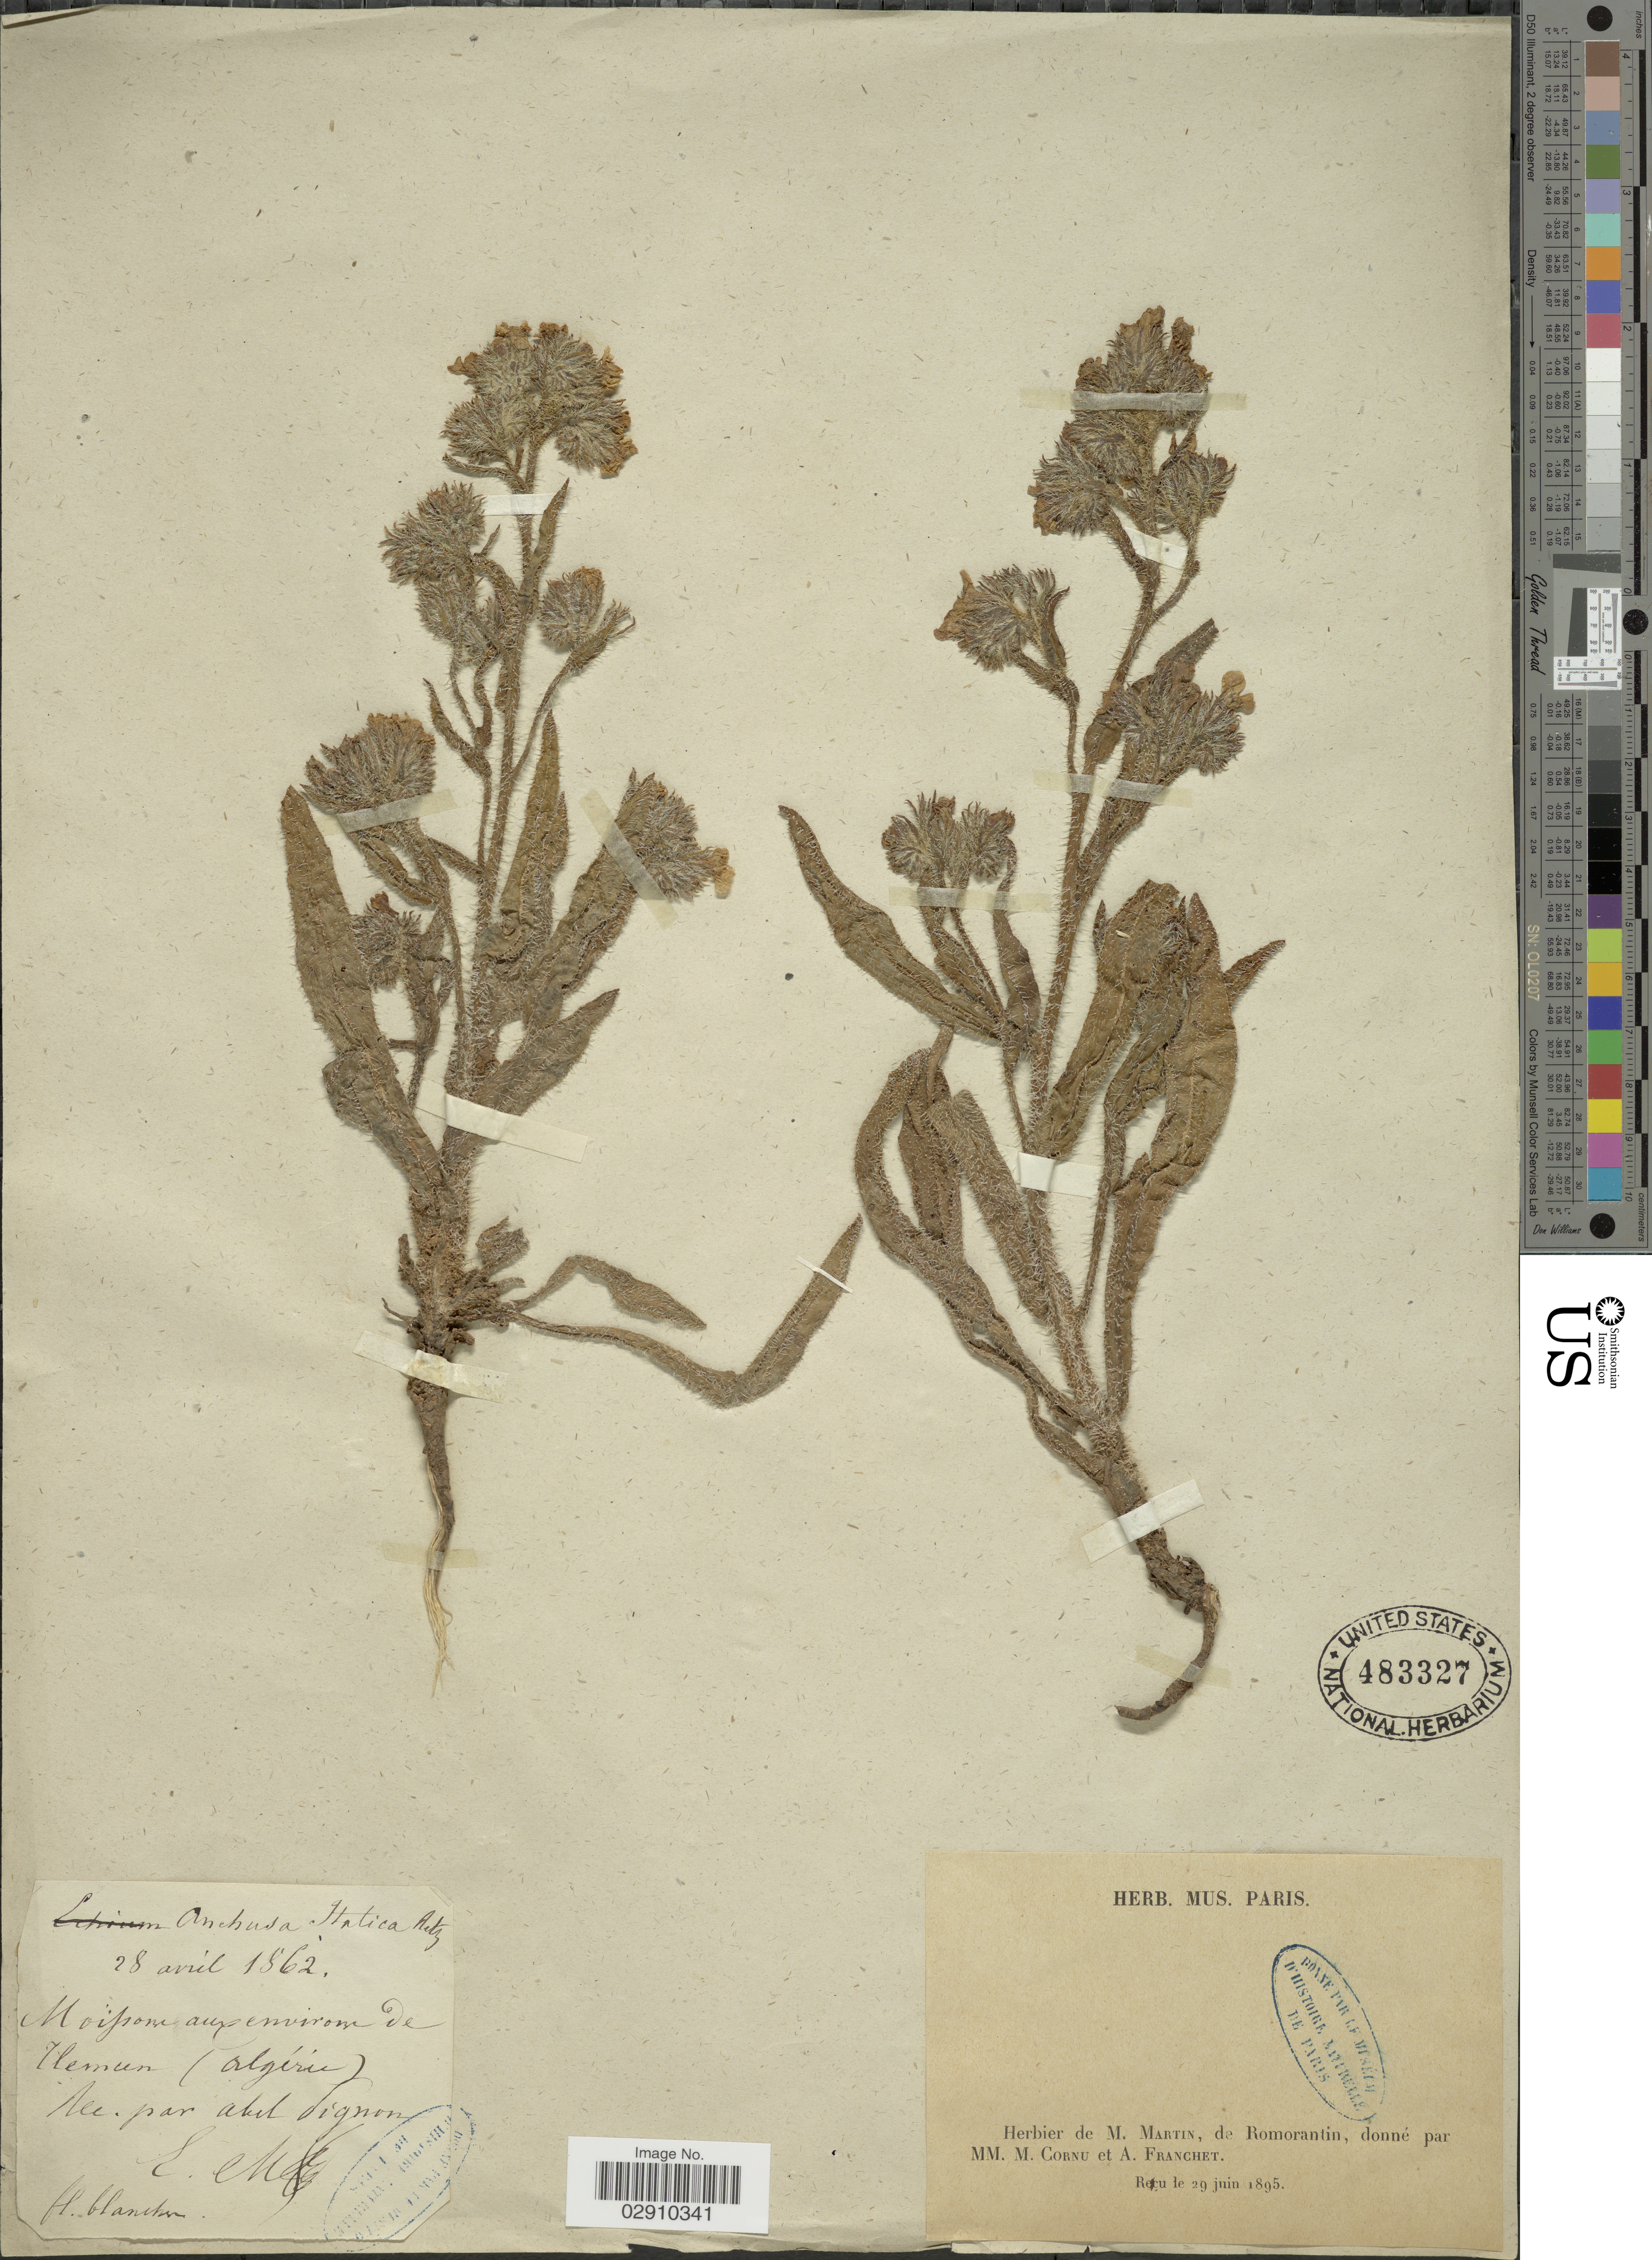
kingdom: Plantae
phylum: Tracheophyta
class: Magnoliopsida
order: Boraginales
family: Boraginaceae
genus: Anchusa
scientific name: Anchusa italica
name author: Retz.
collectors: E. Martin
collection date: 1862-04-28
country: Algeria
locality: Moisson aux environ de Tlemcen.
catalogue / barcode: US 483327